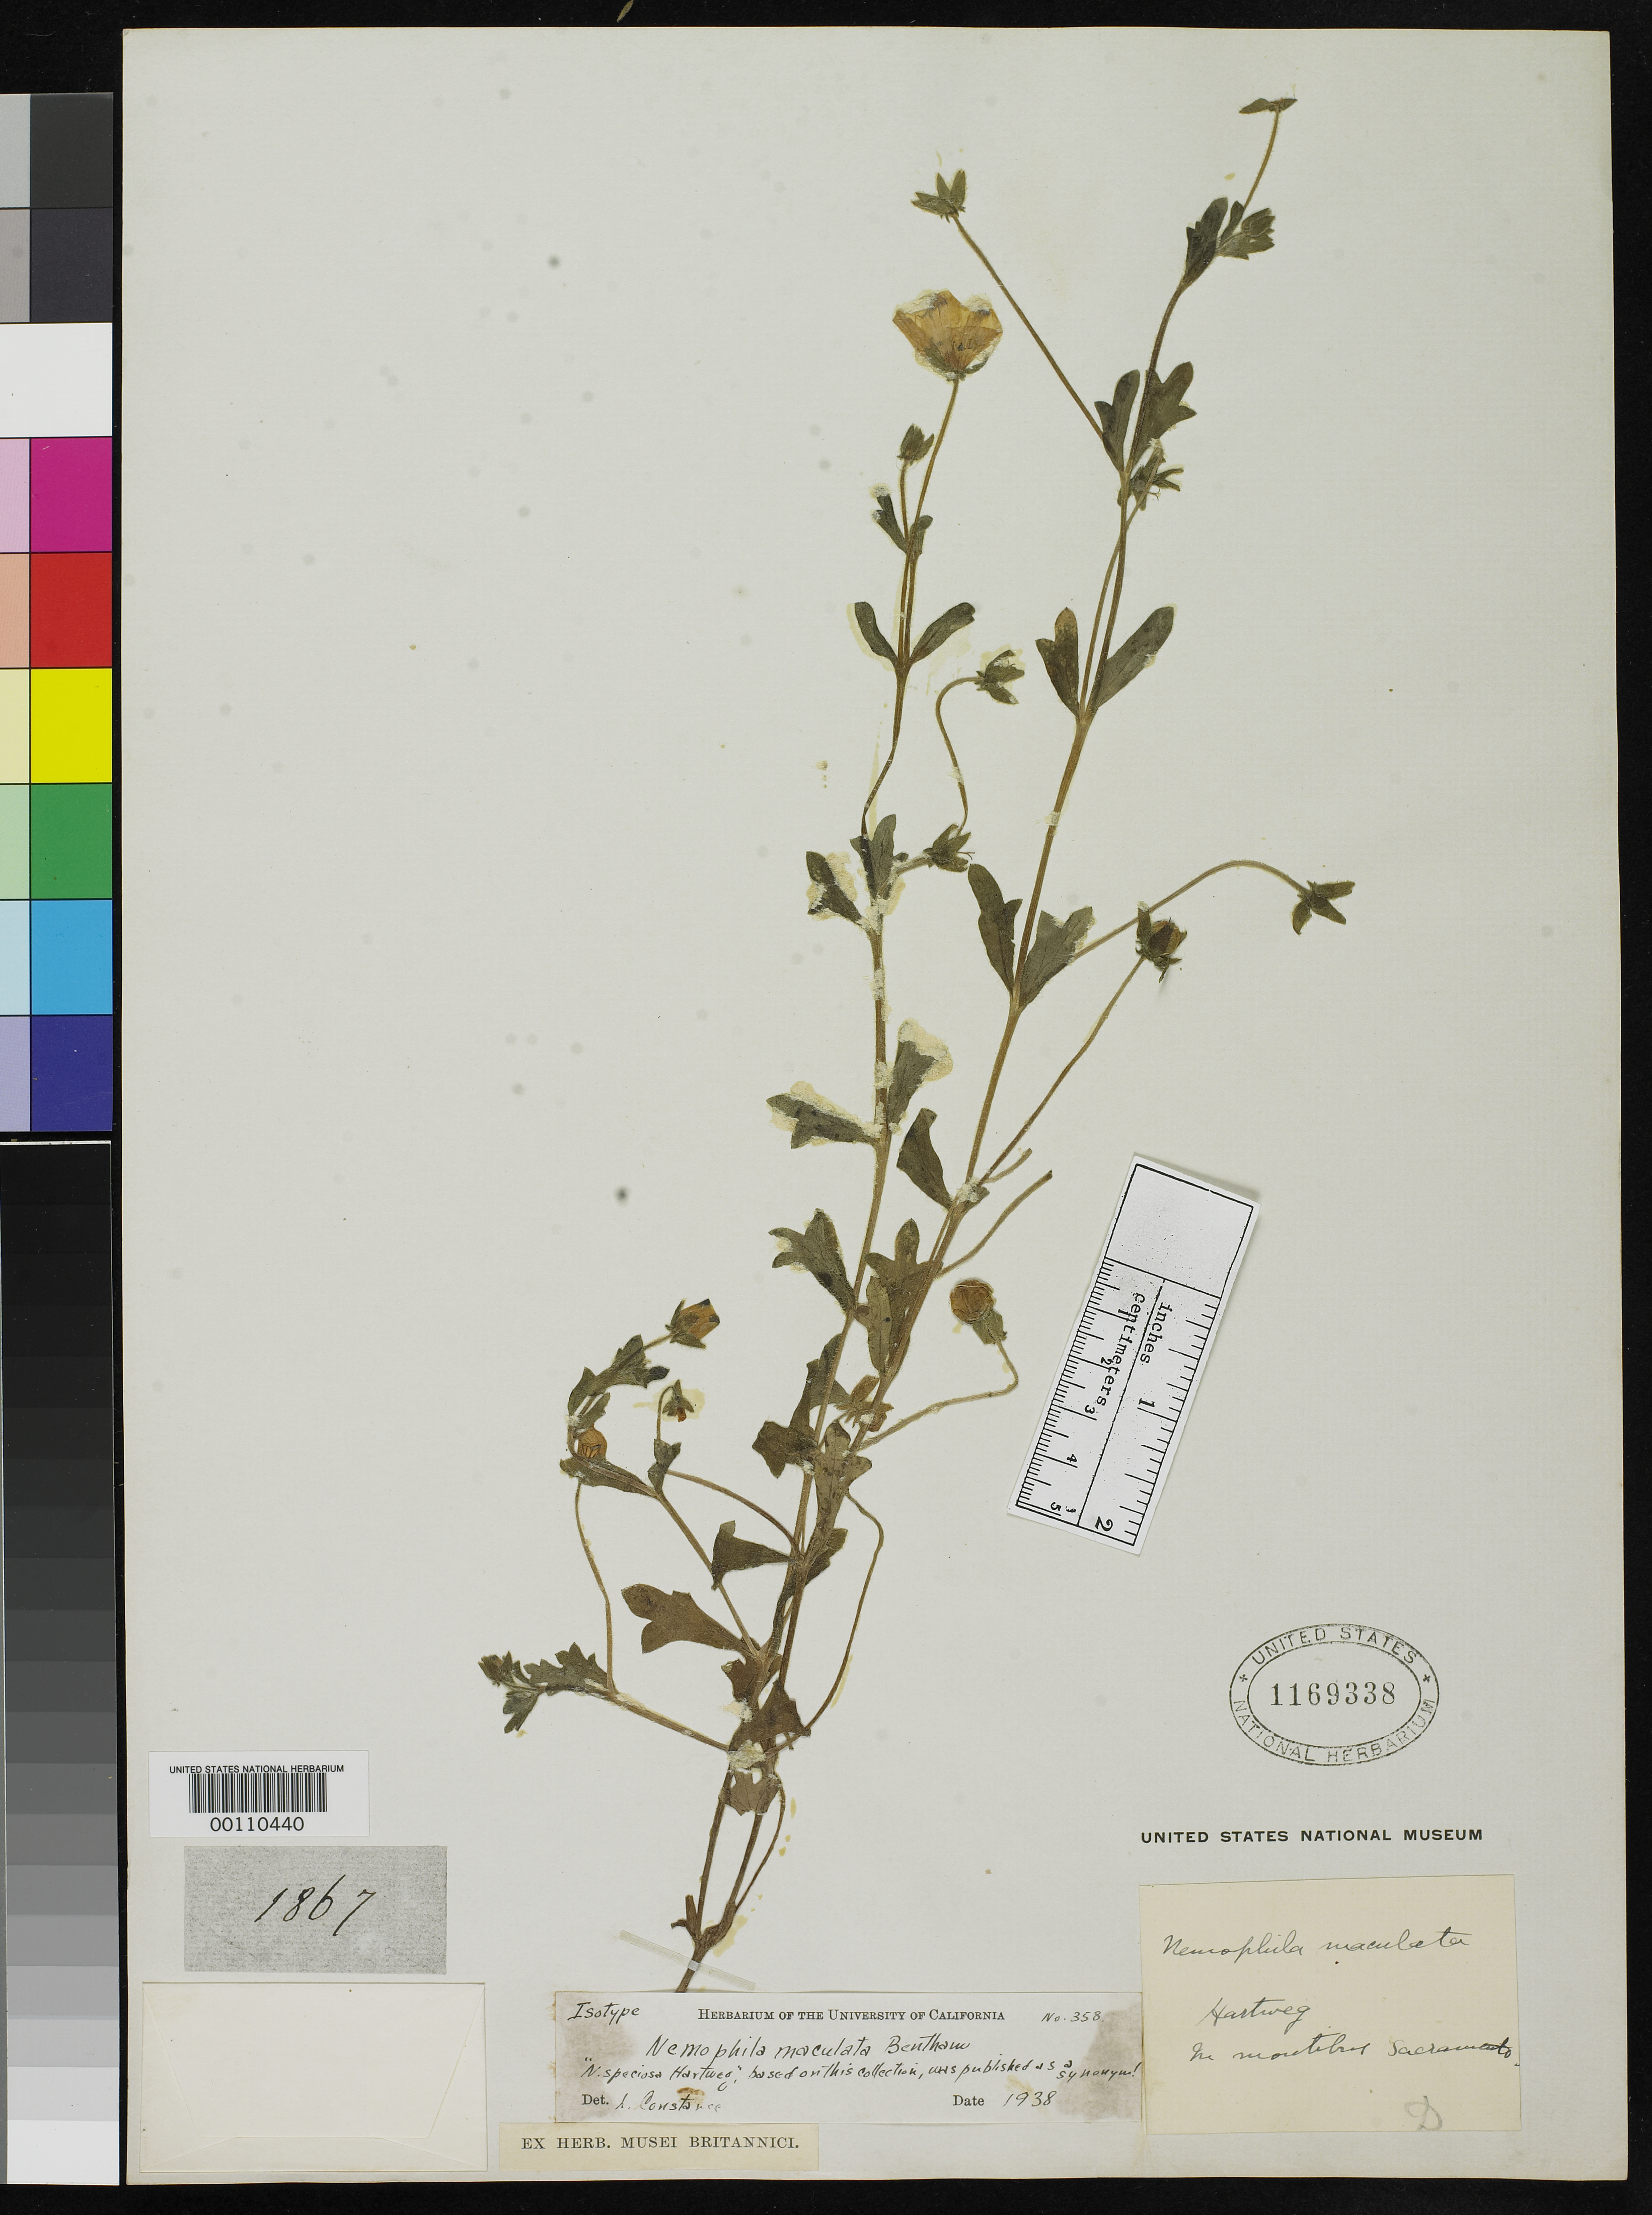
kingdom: Plantae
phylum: Tracheophyta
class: Magnoliopsida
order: Boraginales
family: Hydrophyllaceae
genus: Nemophila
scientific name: Nemophila maculata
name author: Benth. ex Lindl.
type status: Isotype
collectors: K. Hartweg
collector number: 1867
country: United States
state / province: California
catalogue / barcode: US 1169338